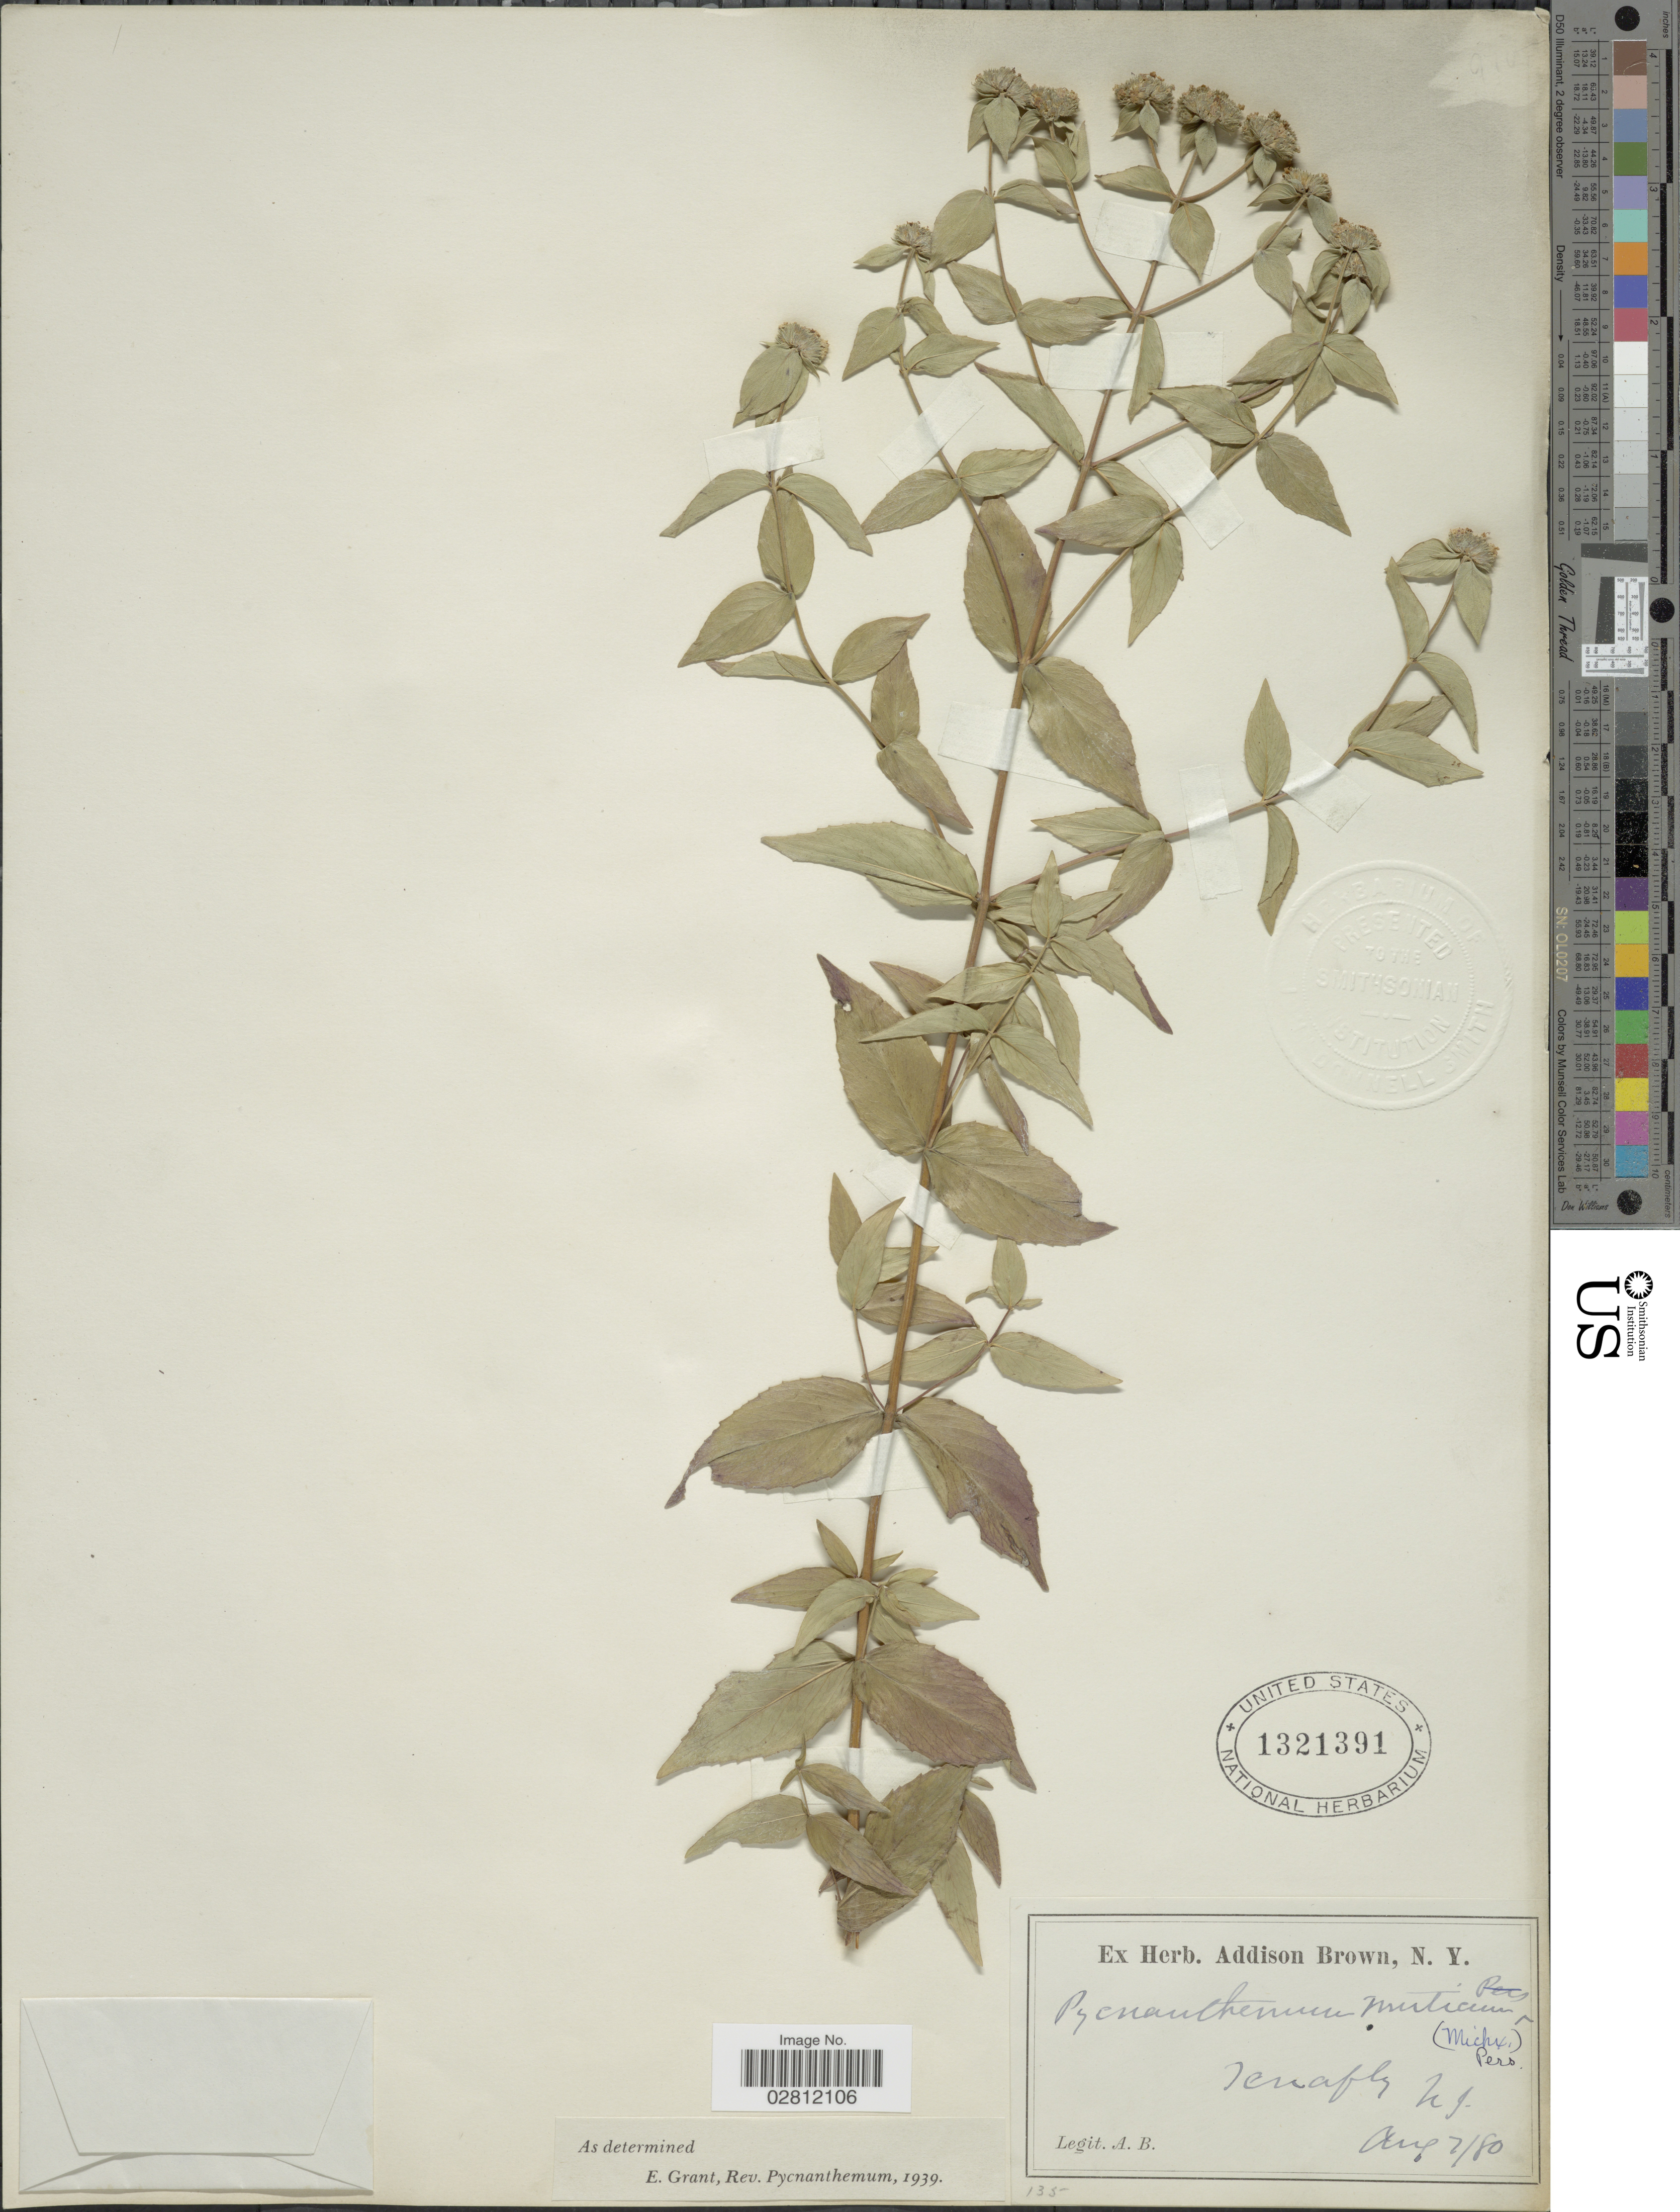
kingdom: Plantae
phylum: Tracheophyta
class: Magnoliopsida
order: Lamiales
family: Lamiaceae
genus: Pycnanthemum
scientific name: Pycnanthemum muticum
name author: (Michx.) Pers.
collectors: A. Brown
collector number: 135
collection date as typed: Transcribed d/m/y: 7/8/80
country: United States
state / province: New Jersey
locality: Tenafly.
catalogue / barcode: US 1321391